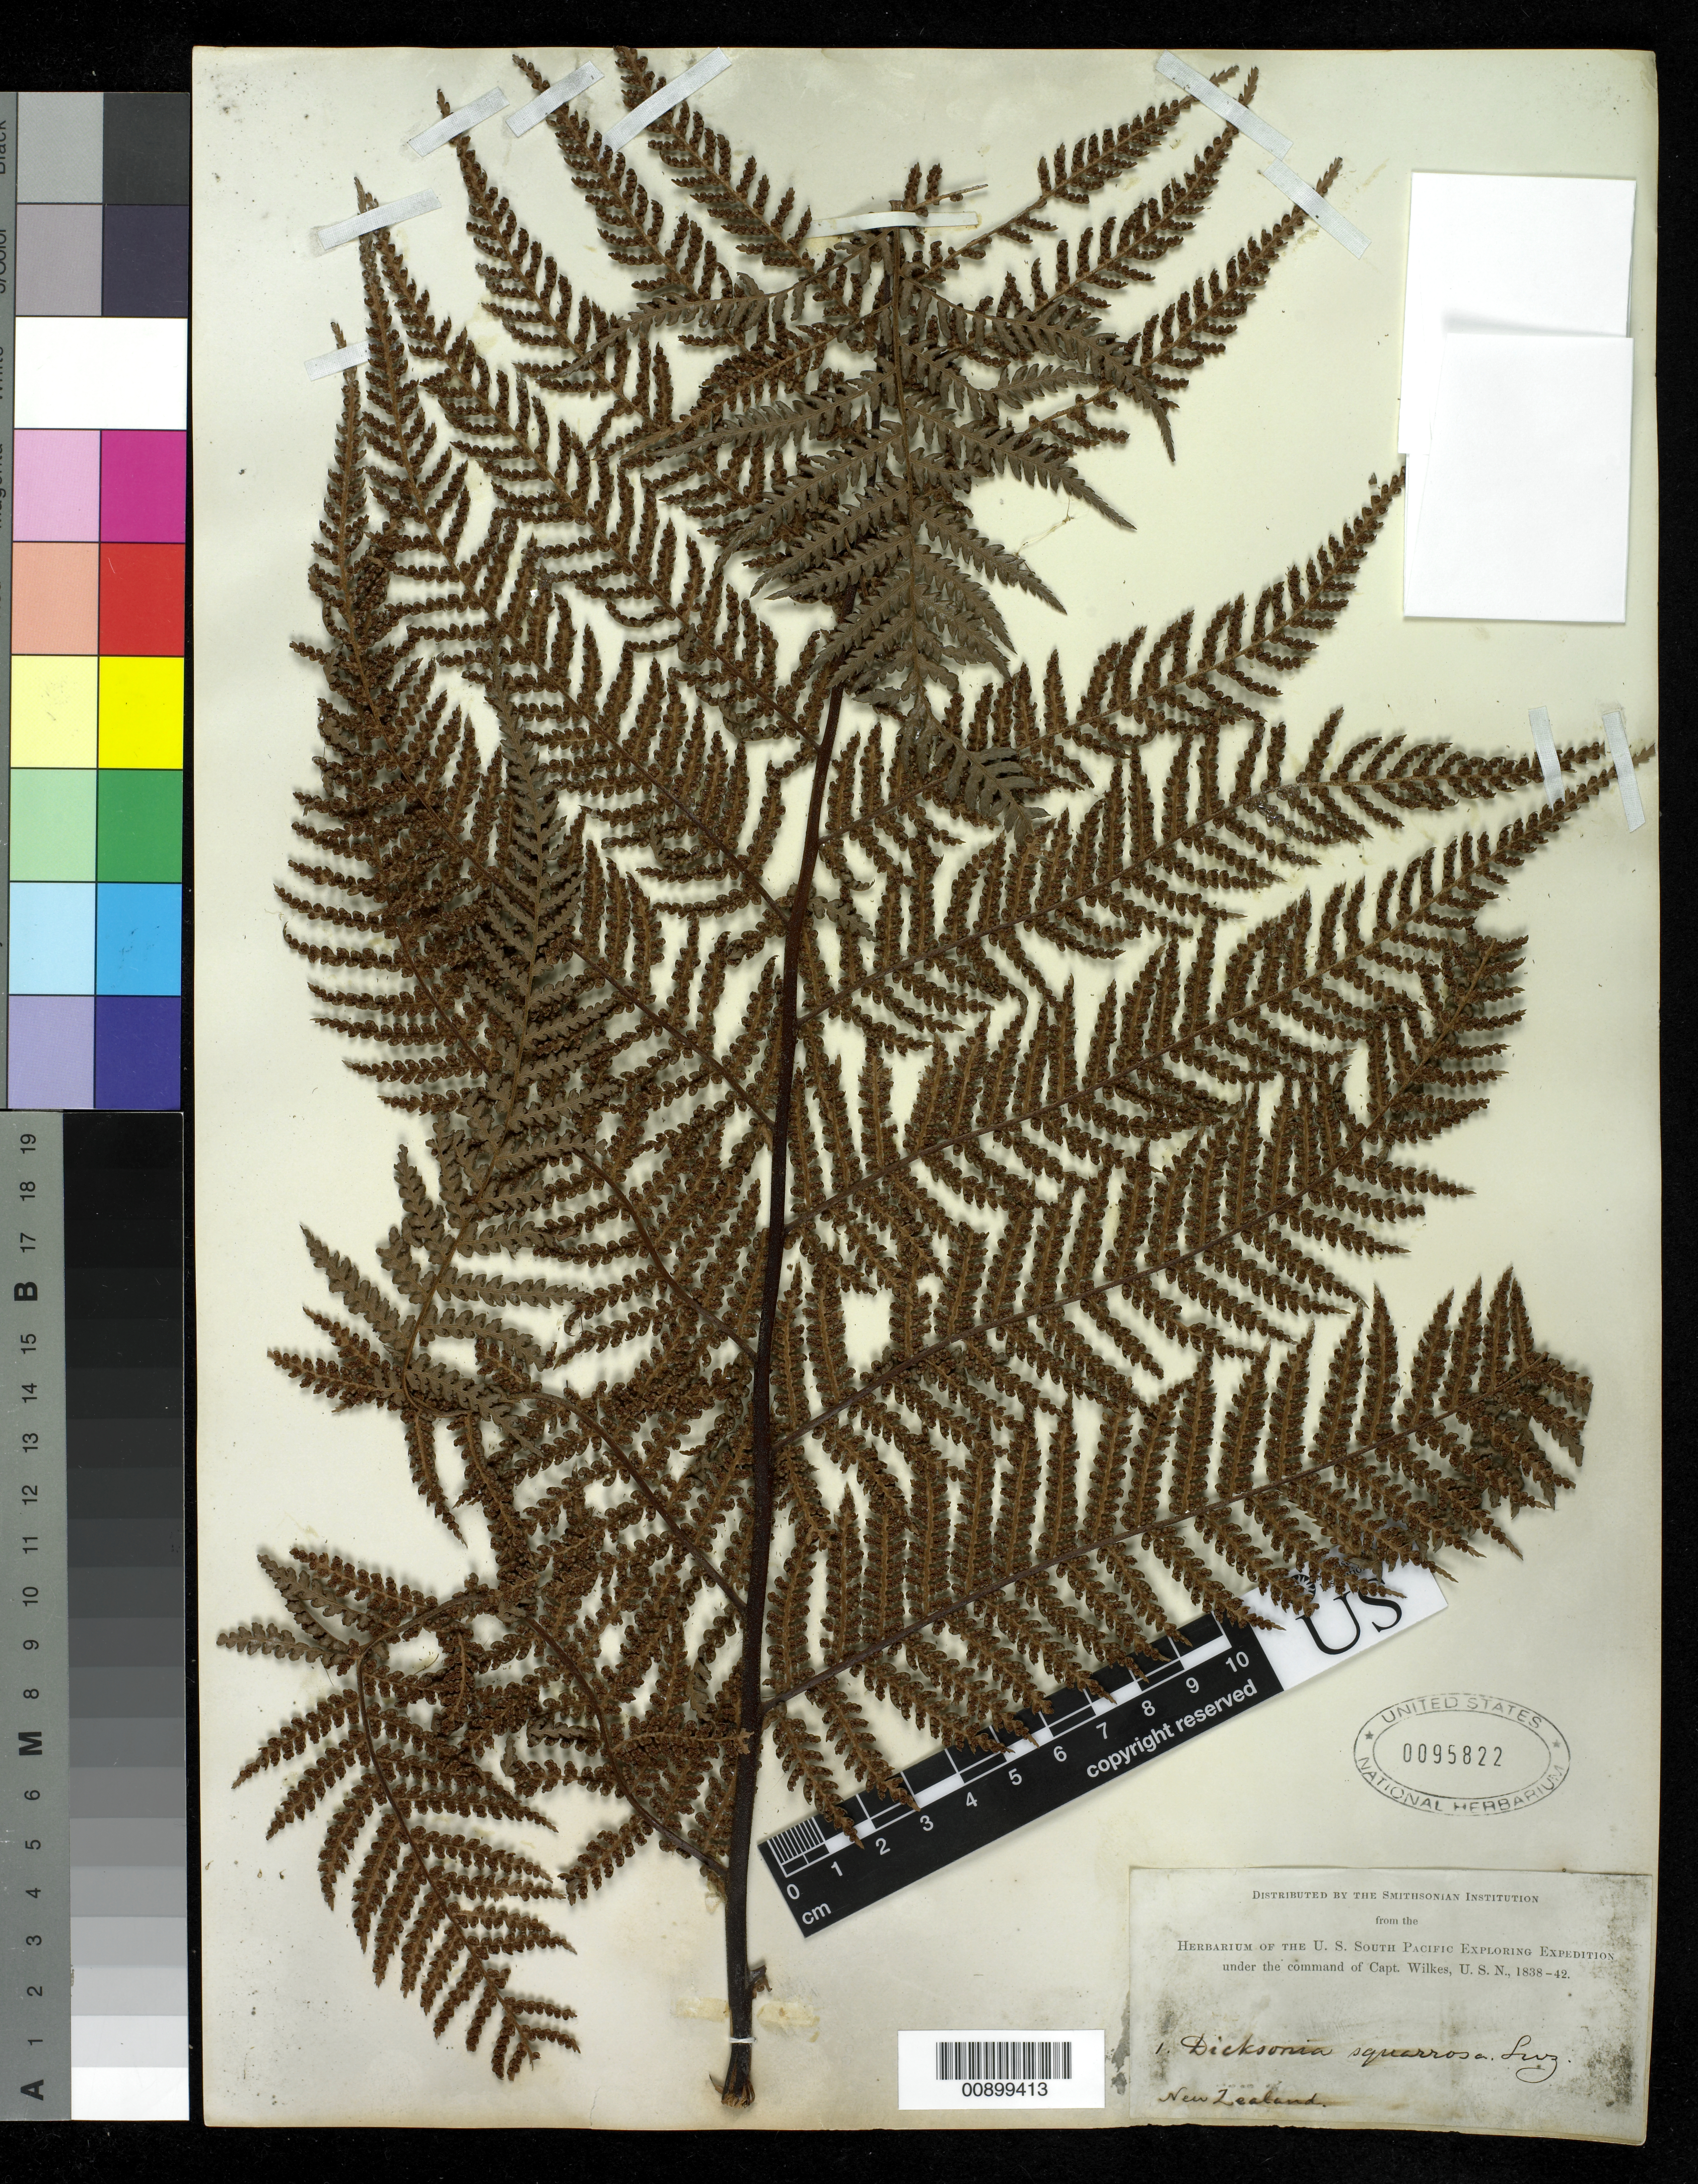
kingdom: Plantae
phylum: Tracheophyta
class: Polypodiopsida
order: Cyatheales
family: Dicksoniaceae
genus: Dicksonia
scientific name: Dicksonia squarrosa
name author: Sw.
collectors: Wilkes Explor. Exped.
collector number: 1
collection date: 1838/1842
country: New Zealand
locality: Bay of Islands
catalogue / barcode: US 92822